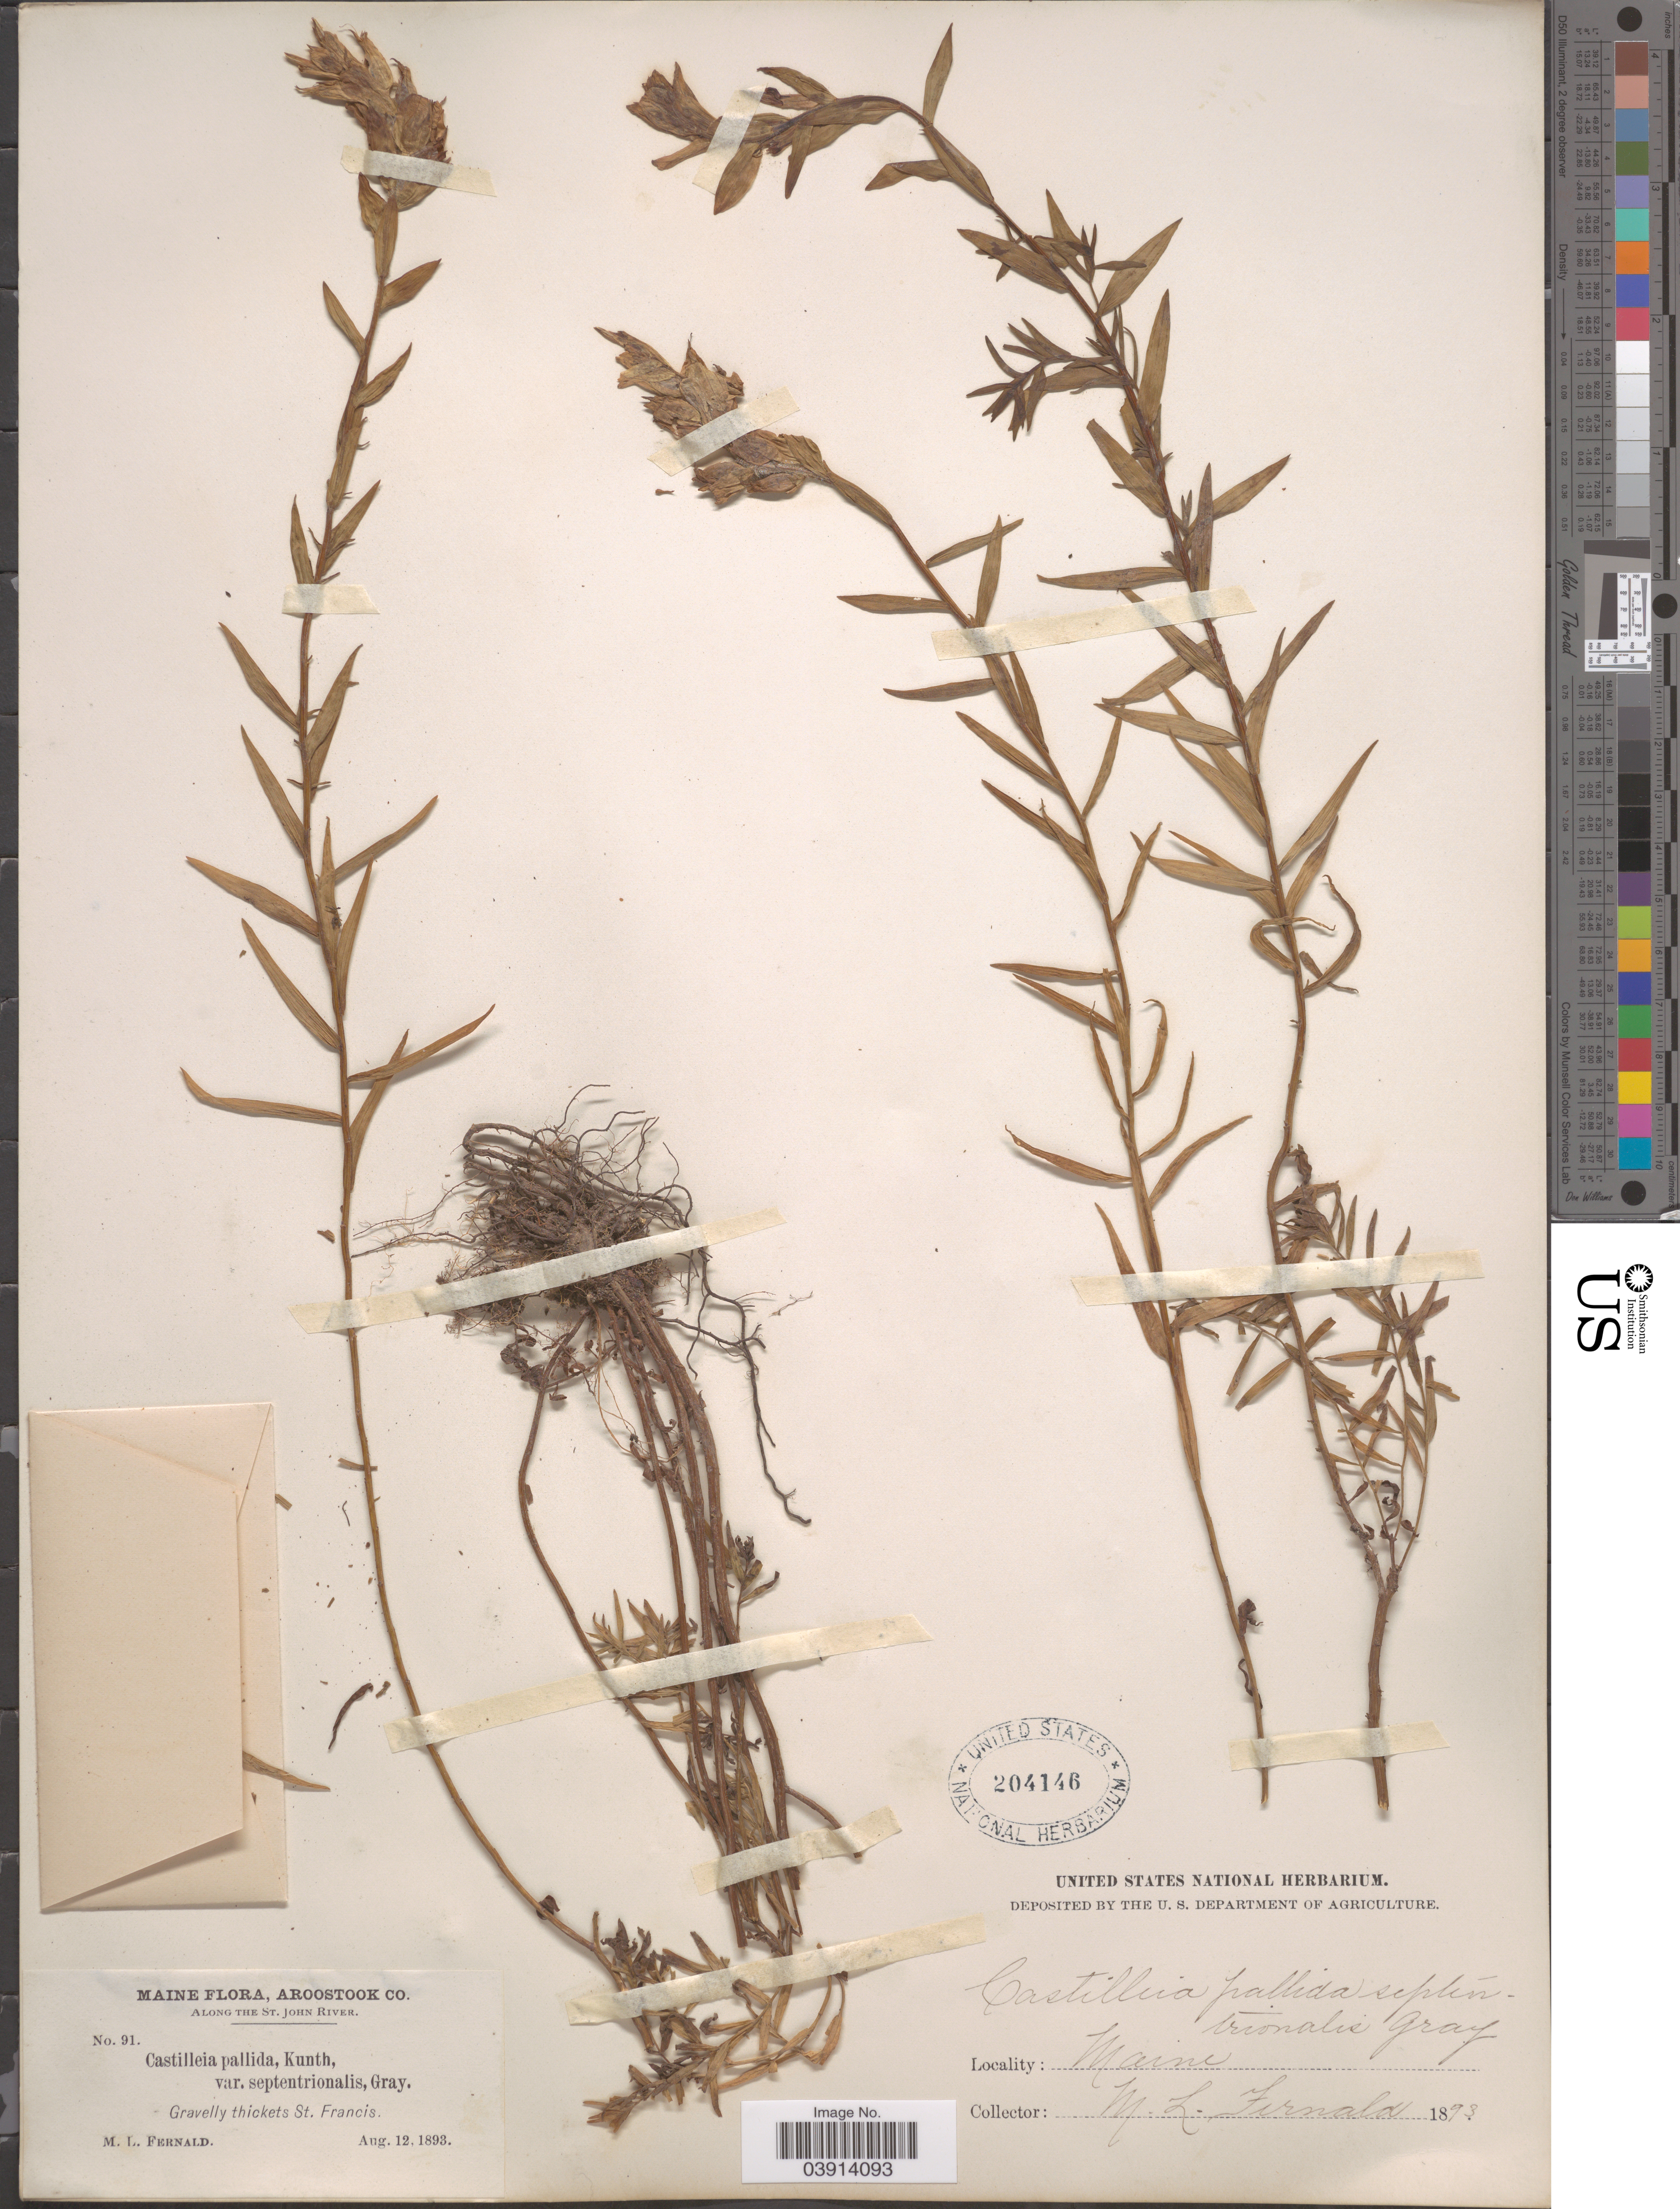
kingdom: Plantae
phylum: Tracheophyta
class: Magnoliopsida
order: Lamiales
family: Orobanchaceae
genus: Castilleja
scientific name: Castilleja septentrionalis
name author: Lindl.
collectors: M. L. Fernald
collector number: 91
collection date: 1893-08-12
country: United States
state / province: Maine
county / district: Aroostook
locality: Along the St. John River. Gravelly thickets St. Francis.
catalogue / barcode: US 204146